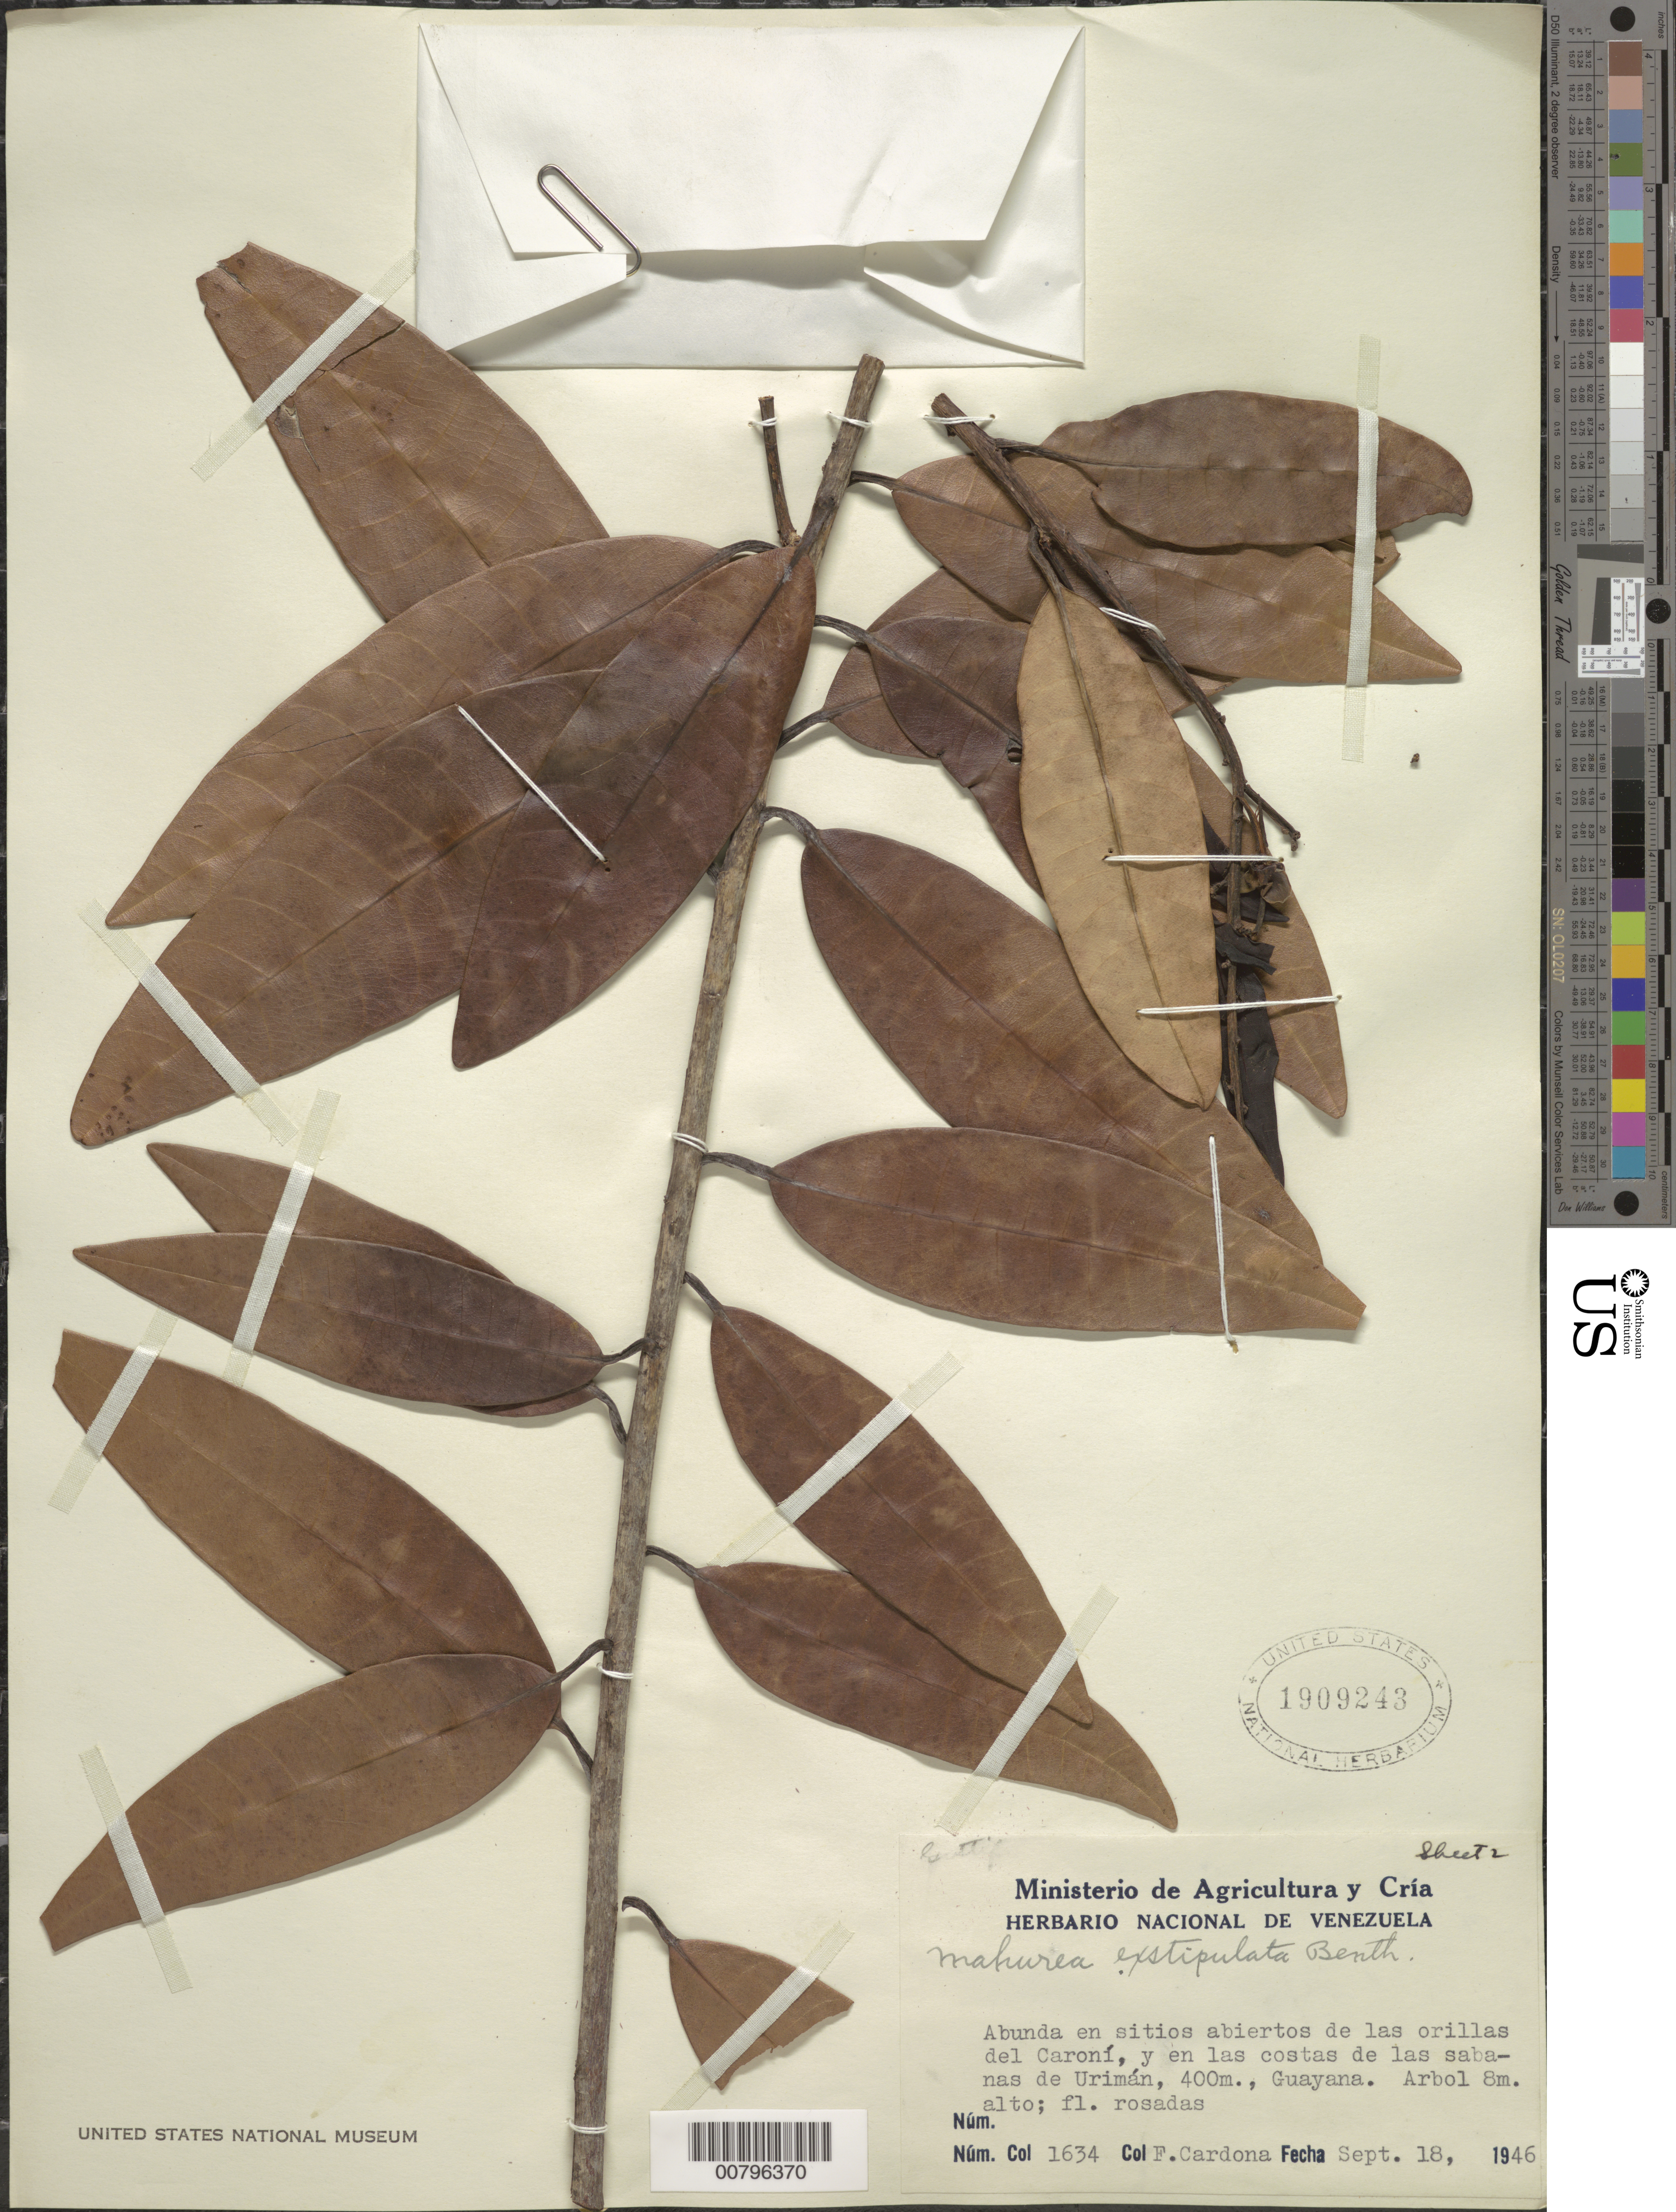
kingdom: Plantae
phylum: Tracheophyta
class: Magnoliopsida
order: Malpighiales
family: Calophyllaceae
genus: Mahurea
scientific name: Mahurea exstipulata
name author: Benth.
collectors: F. Cardona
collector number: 1634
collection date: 1946-09-18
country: Guyana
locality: Abunda en sitios abiertos de las orillas del Caroní, y en las costas de las sabanas de Urimán.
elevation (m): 400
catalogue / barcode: US 1909243